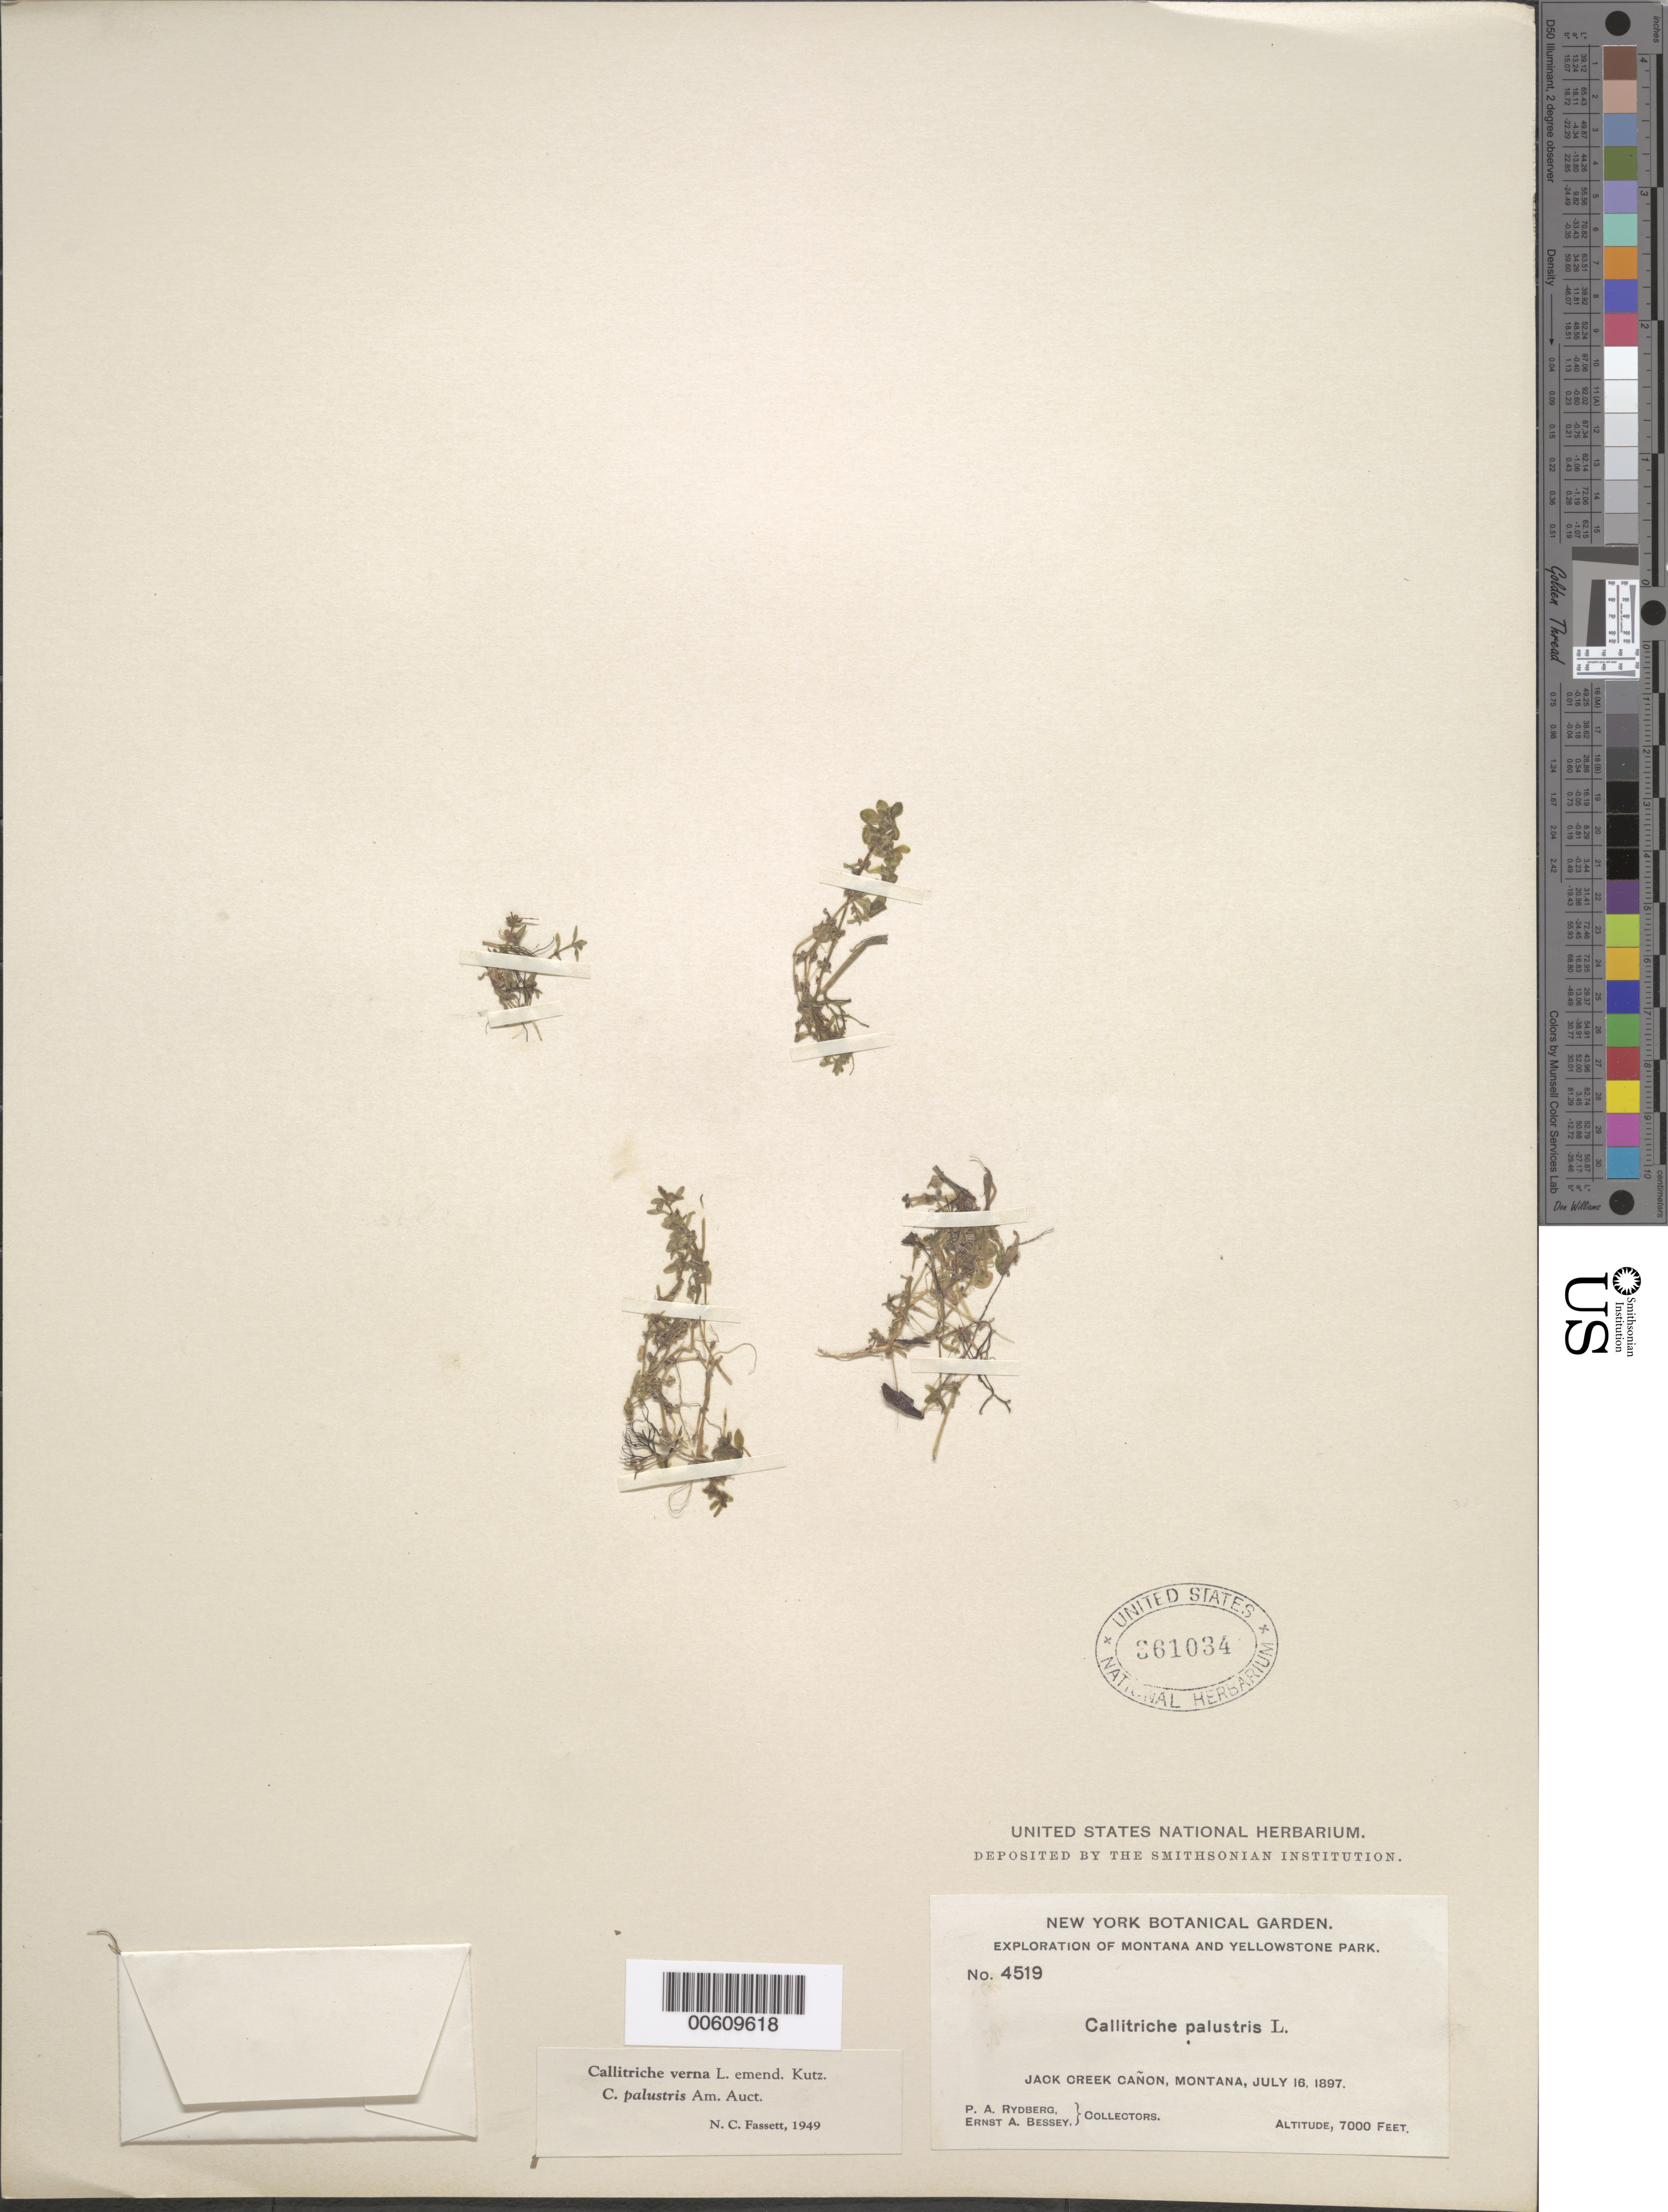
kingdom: Plantae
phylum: Tracheophyta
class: Magnoliopsida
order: Lamiales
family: Plantaginaceae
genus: Callitriche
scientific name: Callitriche verna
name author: L.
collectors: P. A. Rydberg & E. Bessey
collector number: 4519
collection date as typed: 16 Jul 1897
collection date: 1897-07-16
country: United States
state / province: Montana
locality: Jack Creek Canon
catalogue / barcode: US 361034